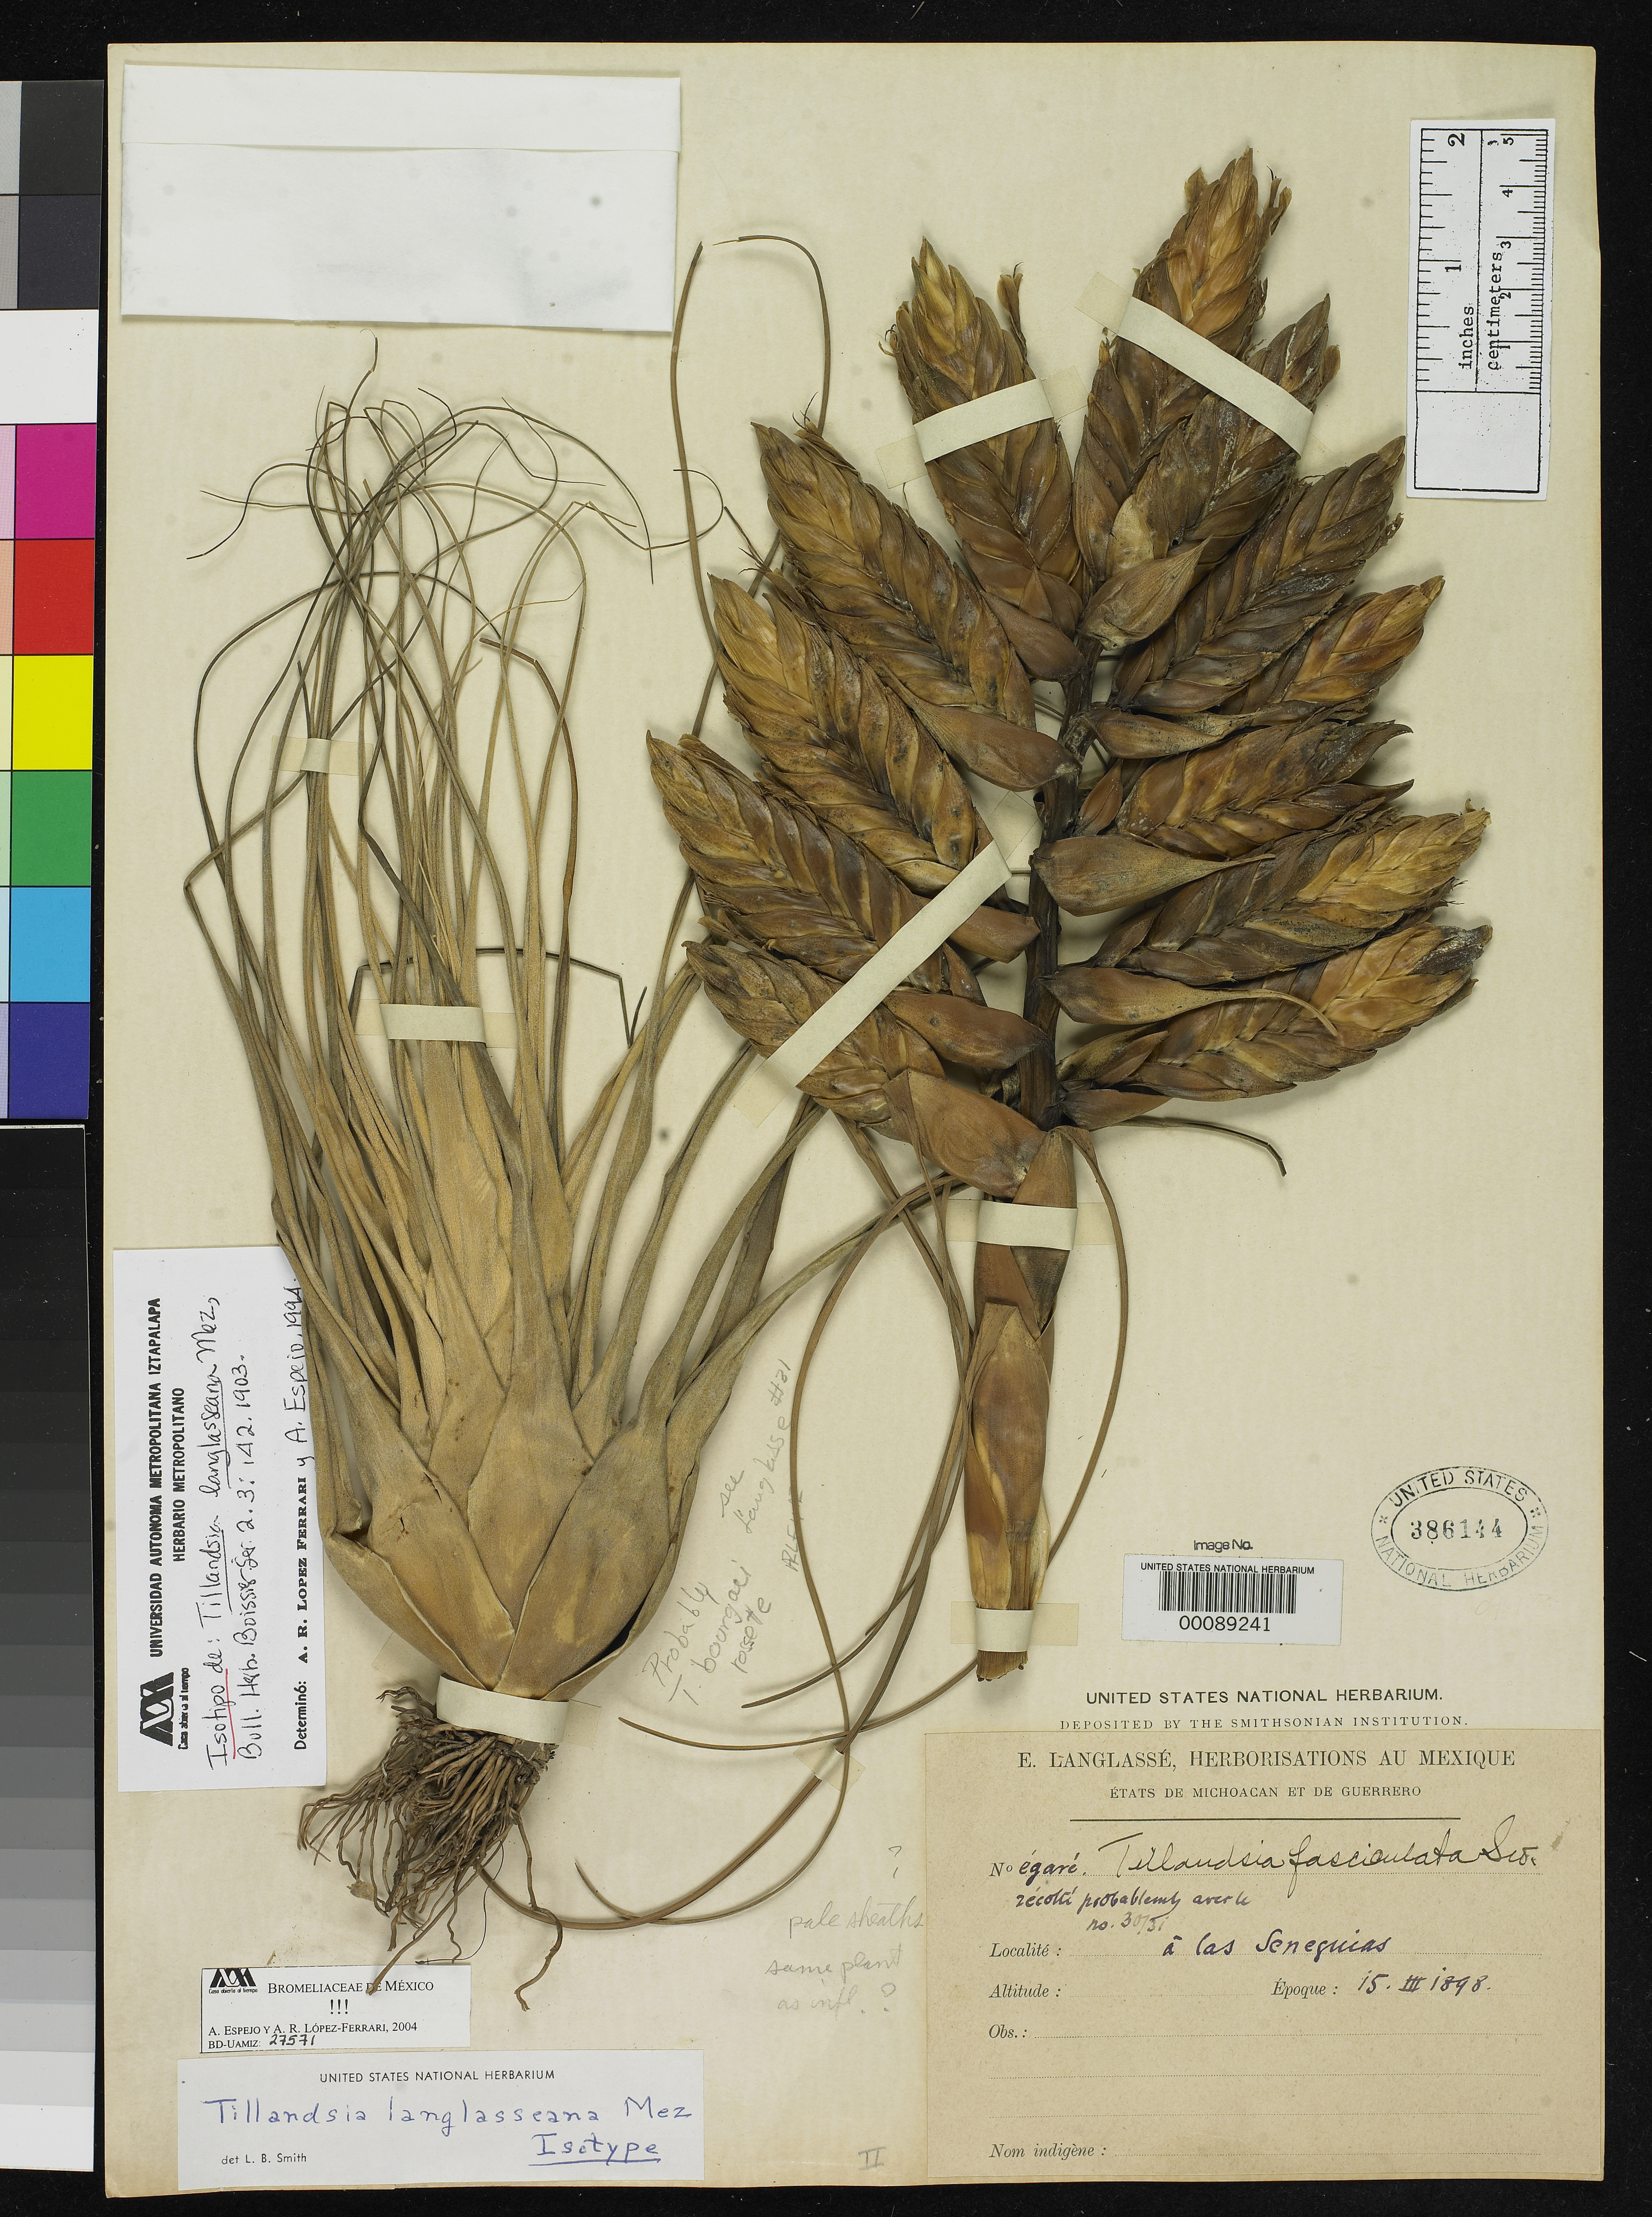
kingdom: Plantae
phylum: Tracheophyta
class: Liliopsida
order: Poales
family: Bromeliaceae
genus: Tillandsia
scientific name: Tillandsia langlasseana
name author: Mez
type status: Isotype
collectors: E. Langlassé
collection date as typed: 15 Mar 1898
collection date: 1898-03-15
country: Mexico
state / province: Michoacán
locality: At Las Seneguias.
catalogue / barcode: US 386144